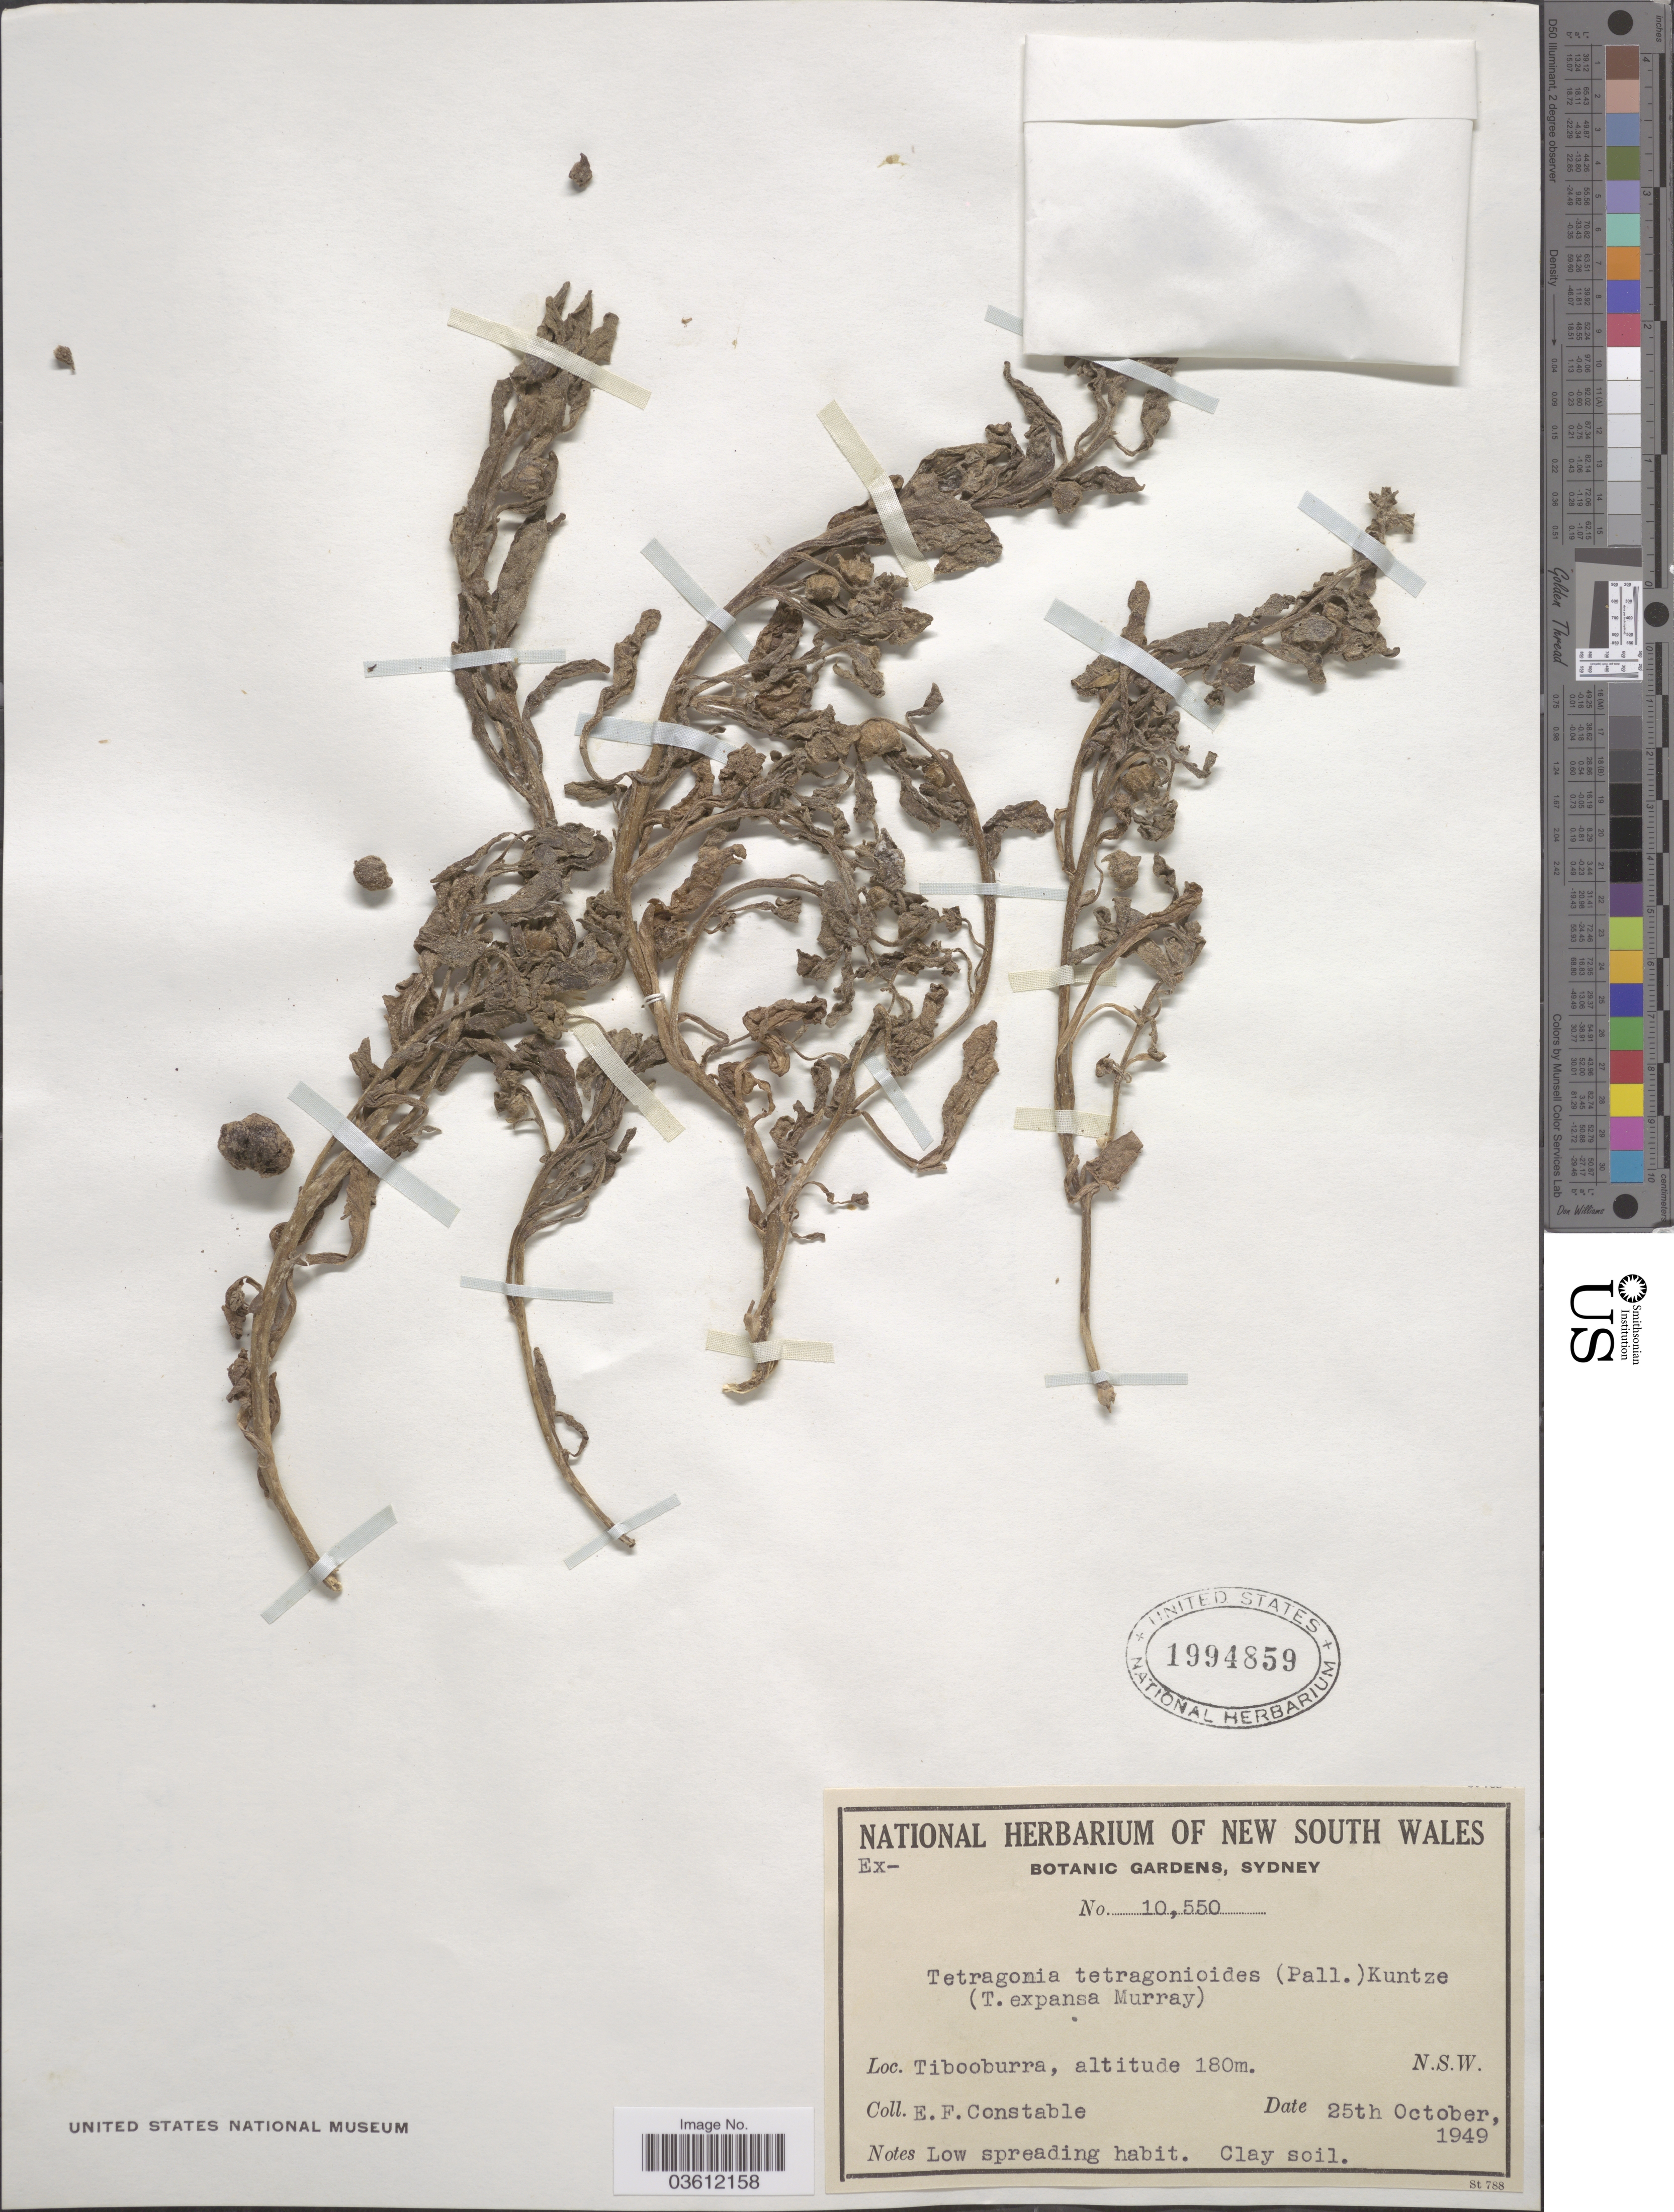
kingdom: Plantae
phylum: Tracheophyta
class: Magnoliopsida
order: Caryophyllales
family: Aizoaceae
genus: Tetragonia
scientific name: Tetragonia tetragonoides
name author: (Pall.) Kuntze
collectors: E. F. Constable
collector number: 10550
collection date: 1949-10-25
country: Australia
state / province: New South Wales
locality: Tibooburra.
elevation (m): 180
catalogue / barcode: US 1994859